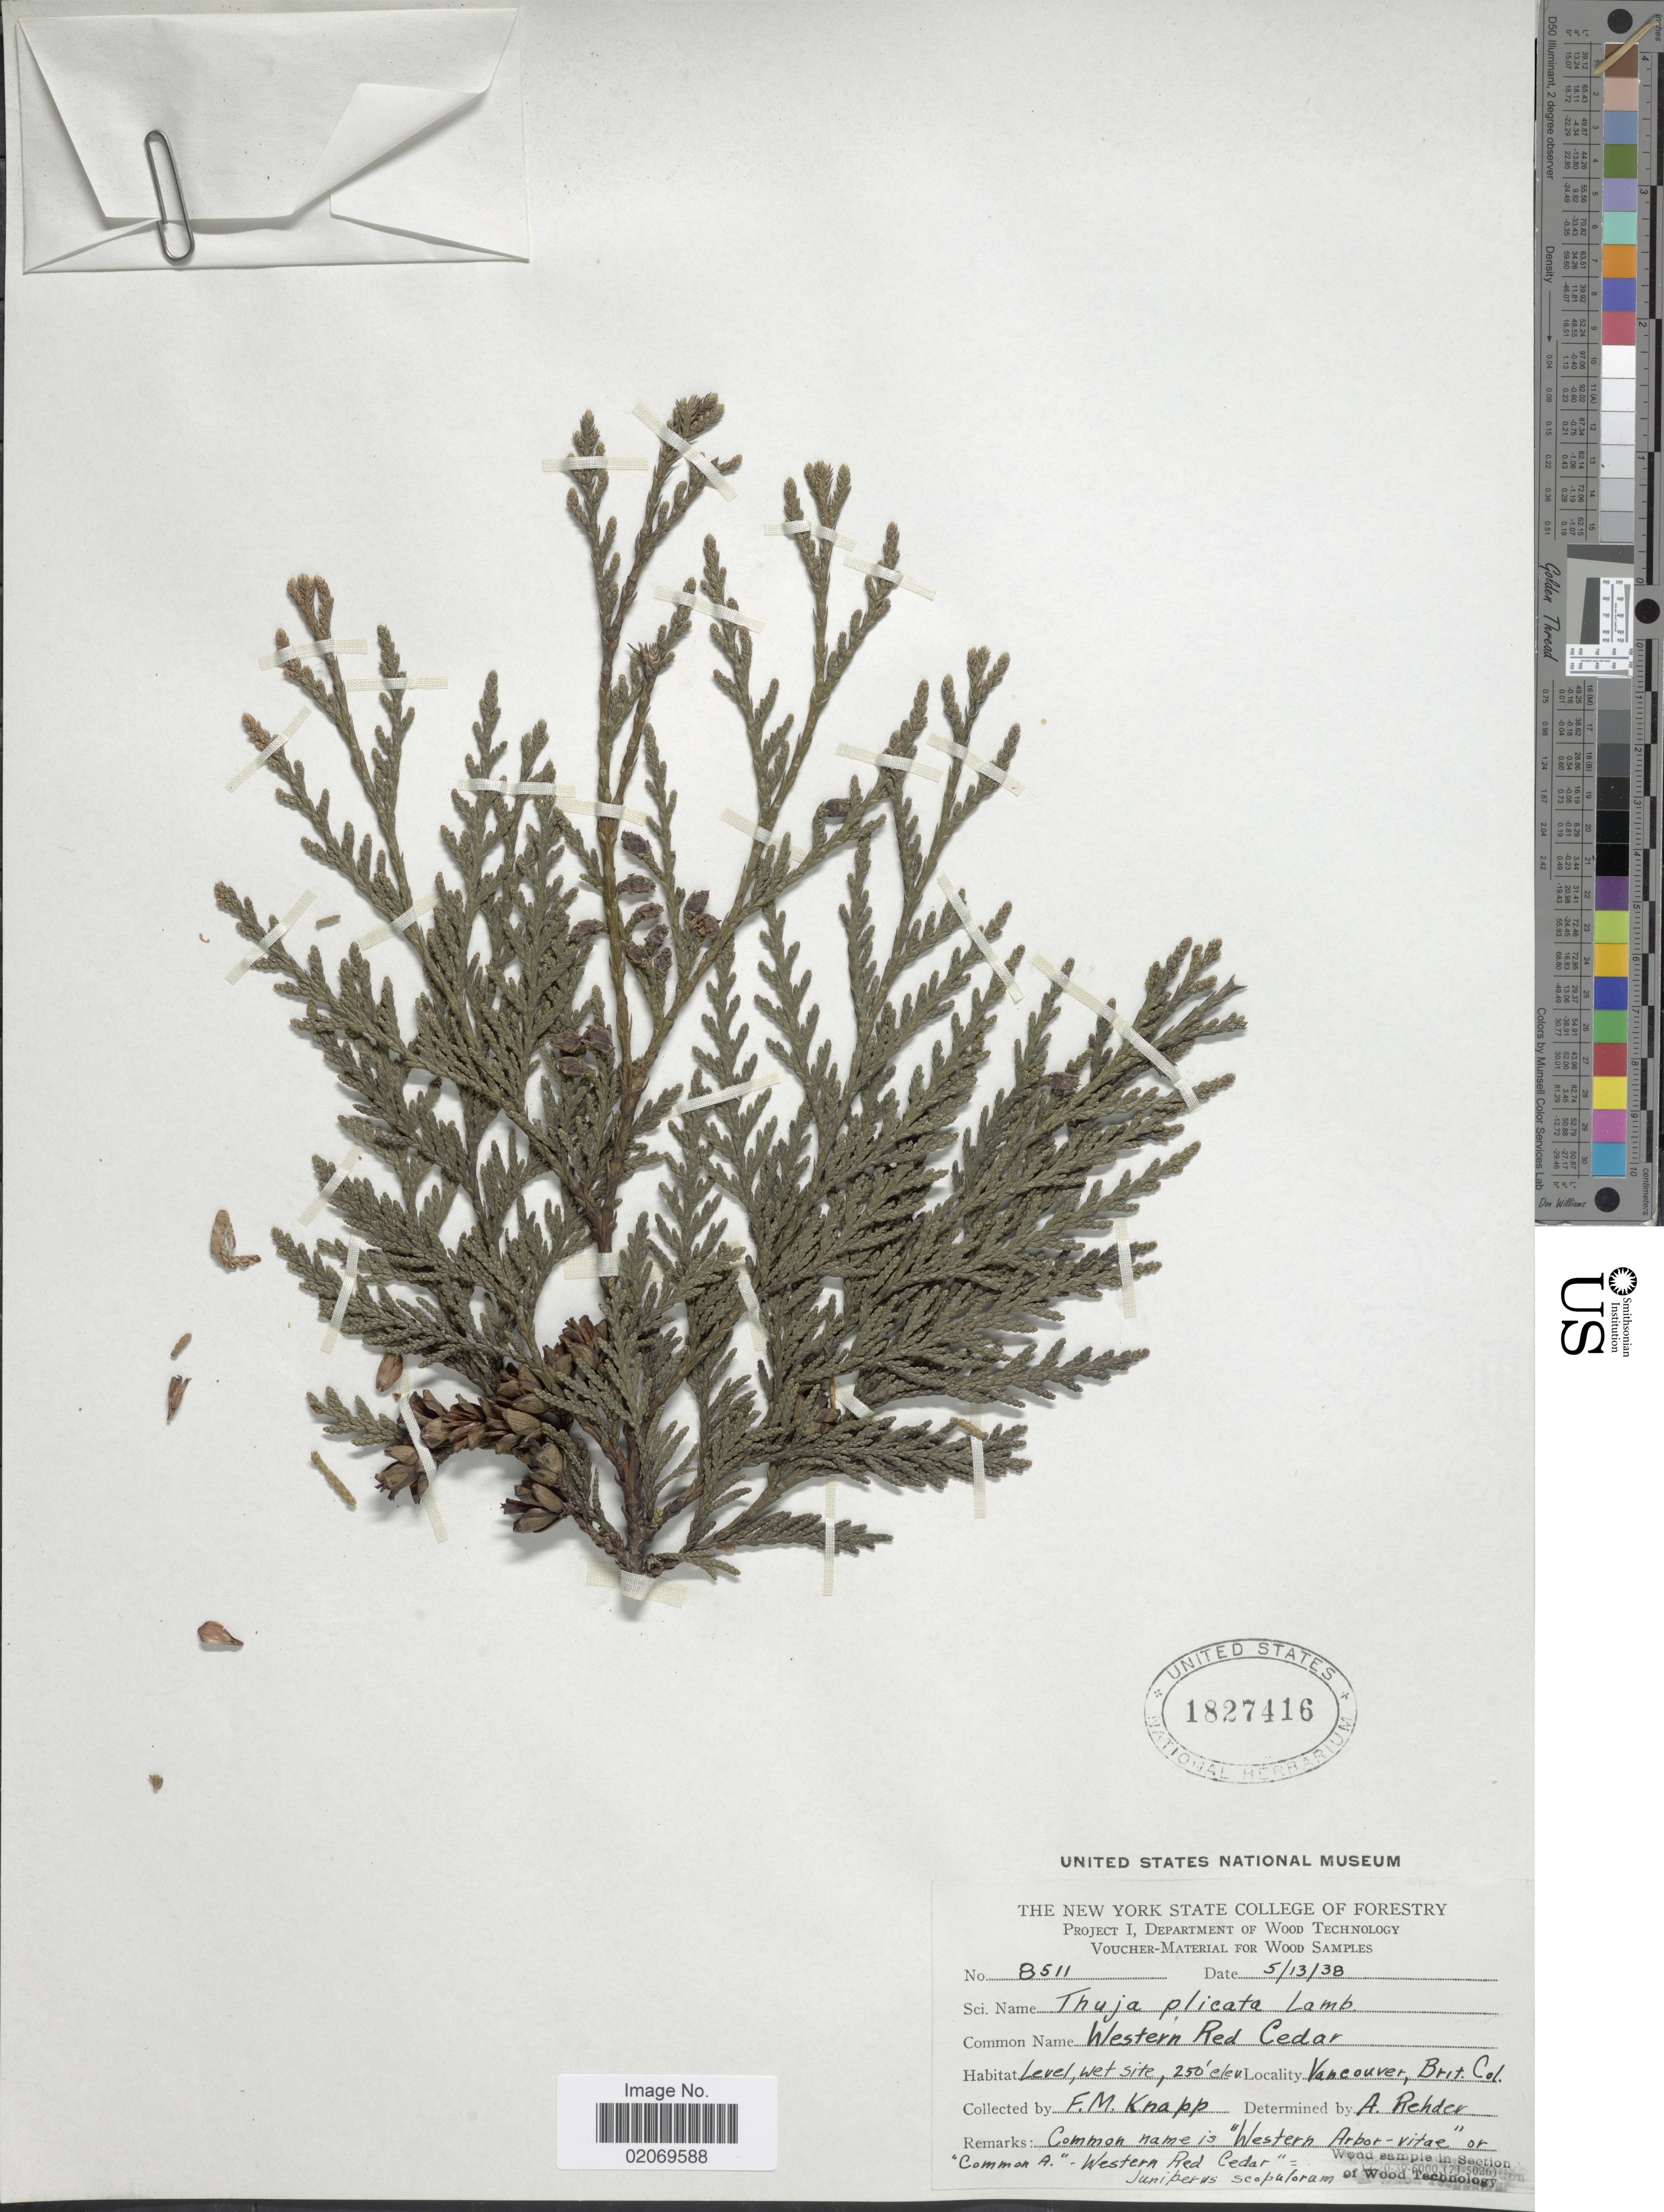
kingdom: Plantae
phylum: Tracheophyta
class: Pinopsida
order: Pinales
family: Cupressaceae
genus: Thuja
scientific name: Thuja plicata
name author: Donn & D. Don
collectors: F. Knapp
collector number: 8511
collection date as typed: Transcribed d/m/y: 13/5/38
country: Canada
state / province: British Columbia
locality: Western Red Cedar, Level, wet site, Vancouver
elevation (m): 76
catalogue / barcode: US 1827416